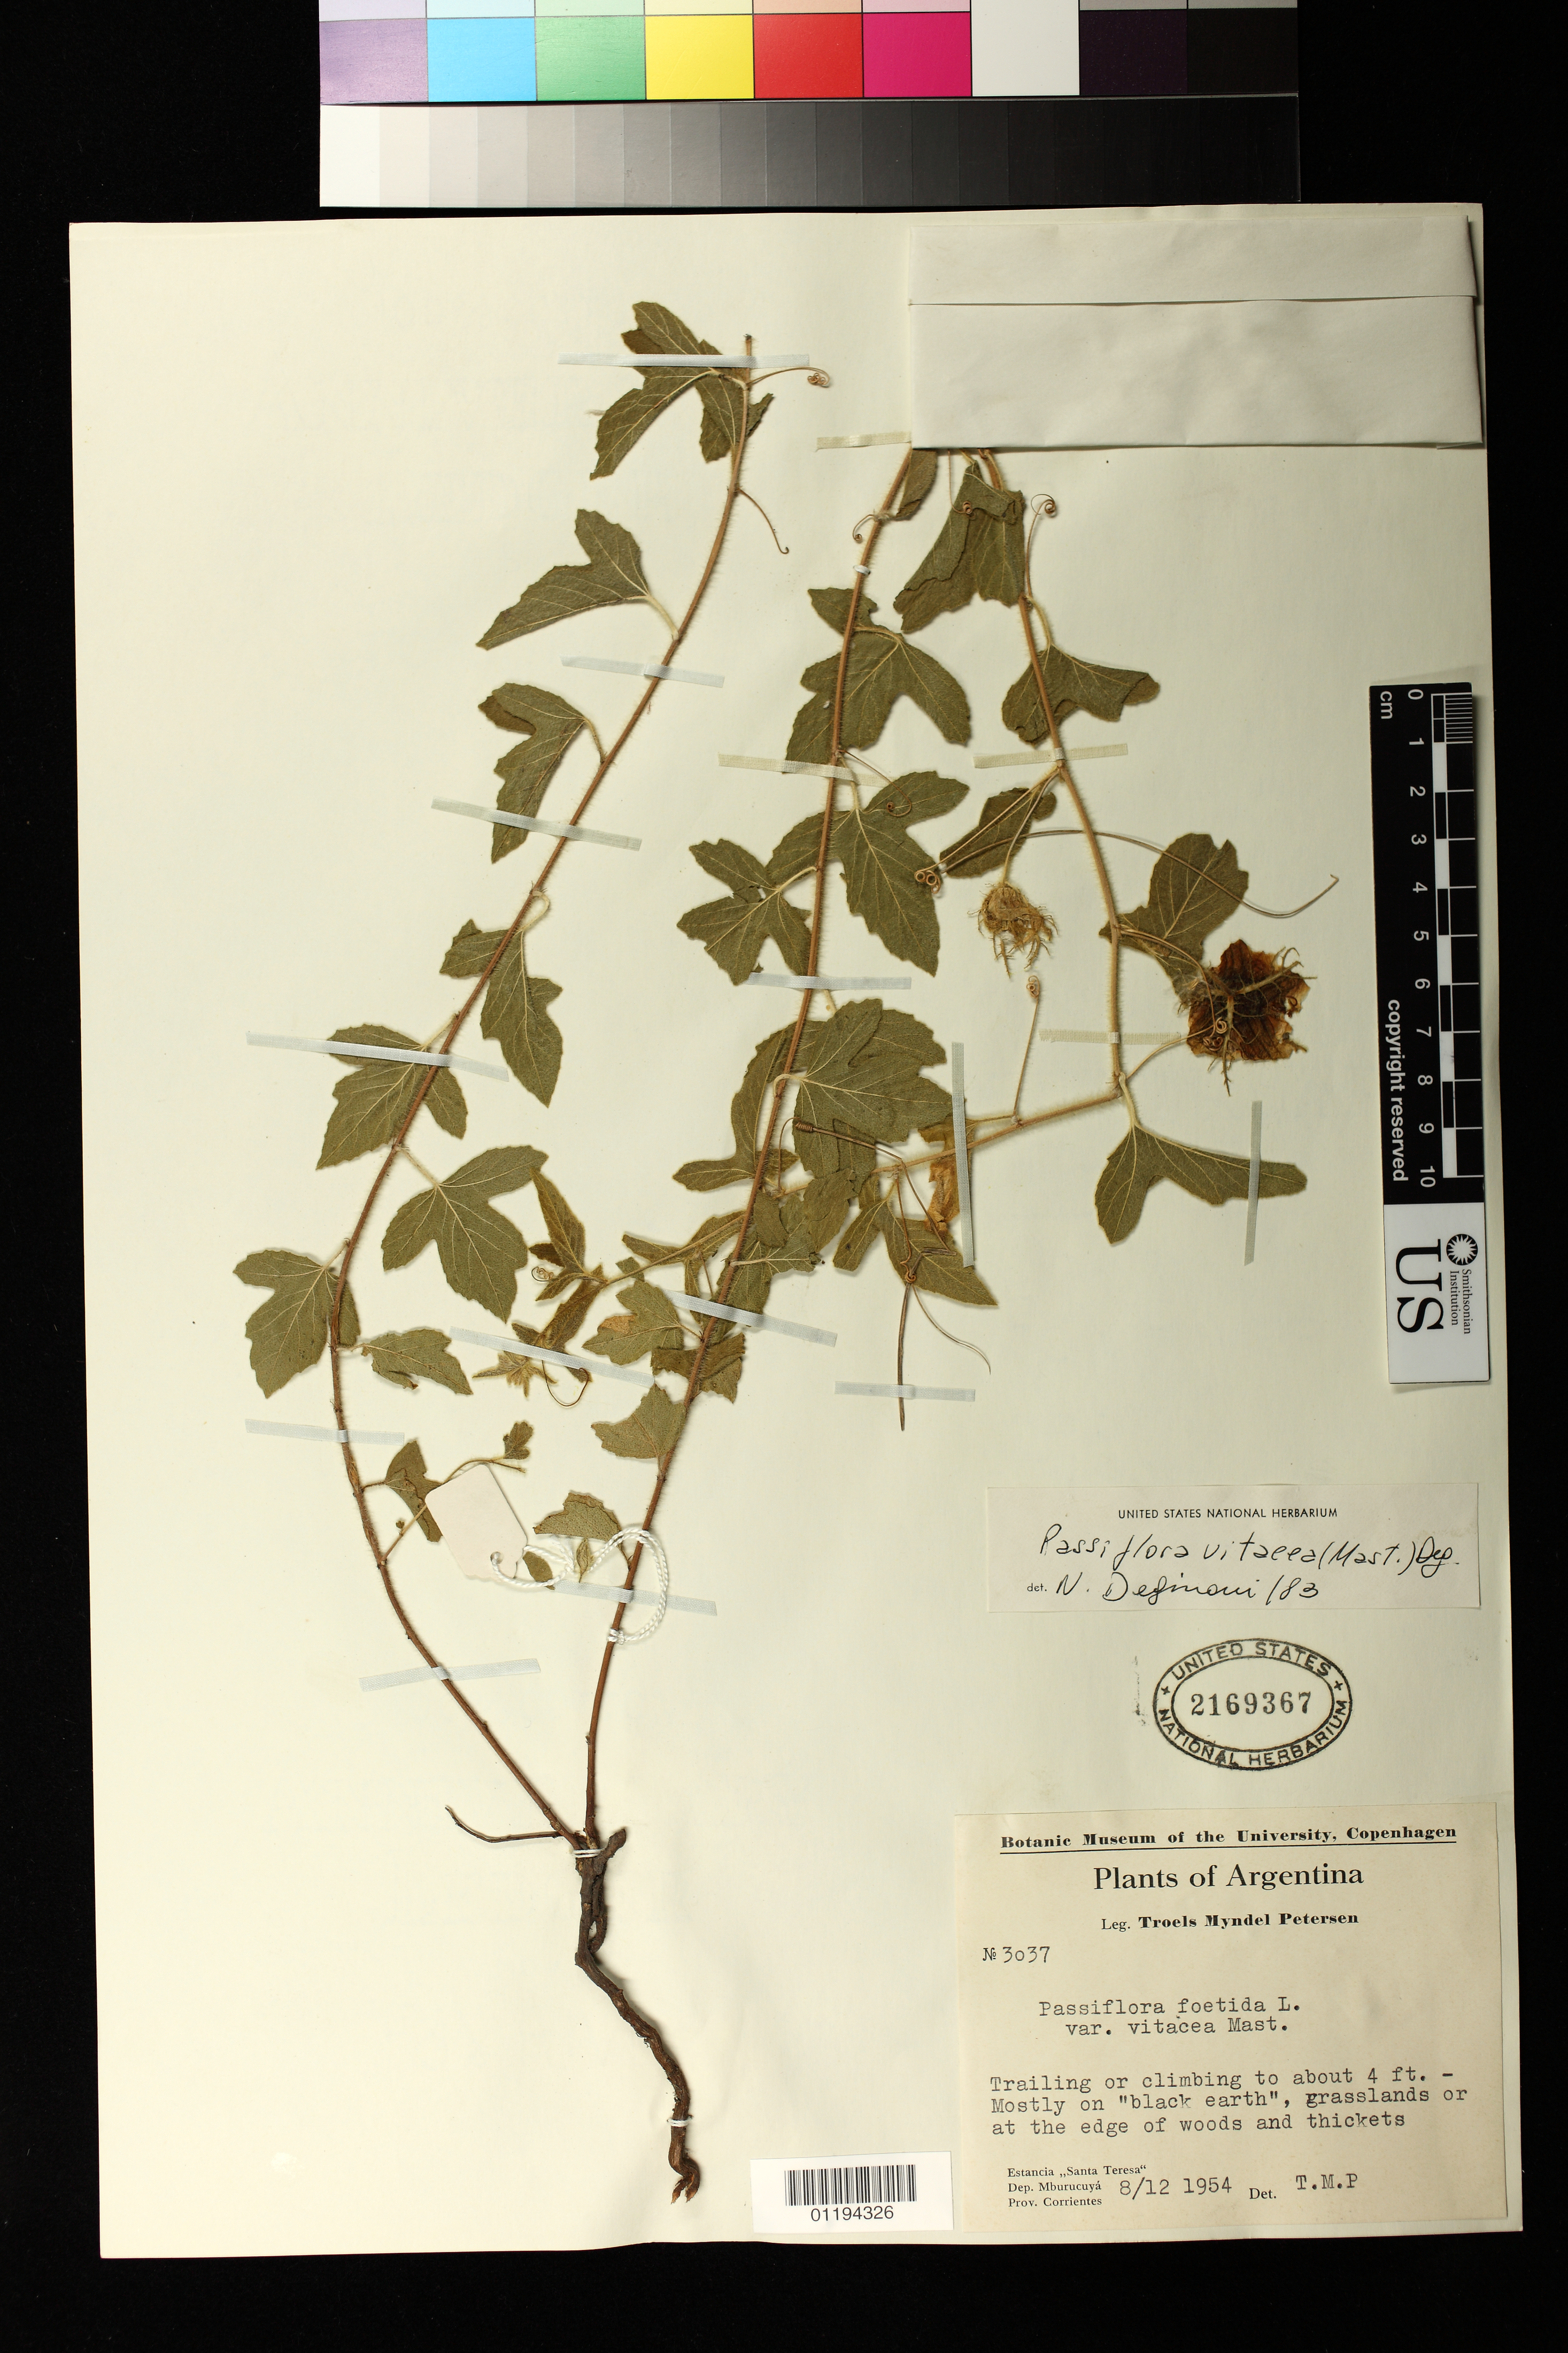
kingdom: Plantae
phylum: Tracheophyta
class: Magnoliopsida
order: Malpighiales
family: Passifloraceae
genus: Passiflora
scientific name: Passiflora chrysophylla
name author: Chodat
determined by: Svoboda, H. T.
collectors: T. M. Pedersen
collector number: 3037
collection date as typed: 08 Dec 1954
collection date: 1954-12-08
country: Argentina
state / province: Corrientes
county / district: Mburucuya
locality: Estancia "Santa Teresa", Dep. Mburucuya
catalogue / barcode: US 2169367